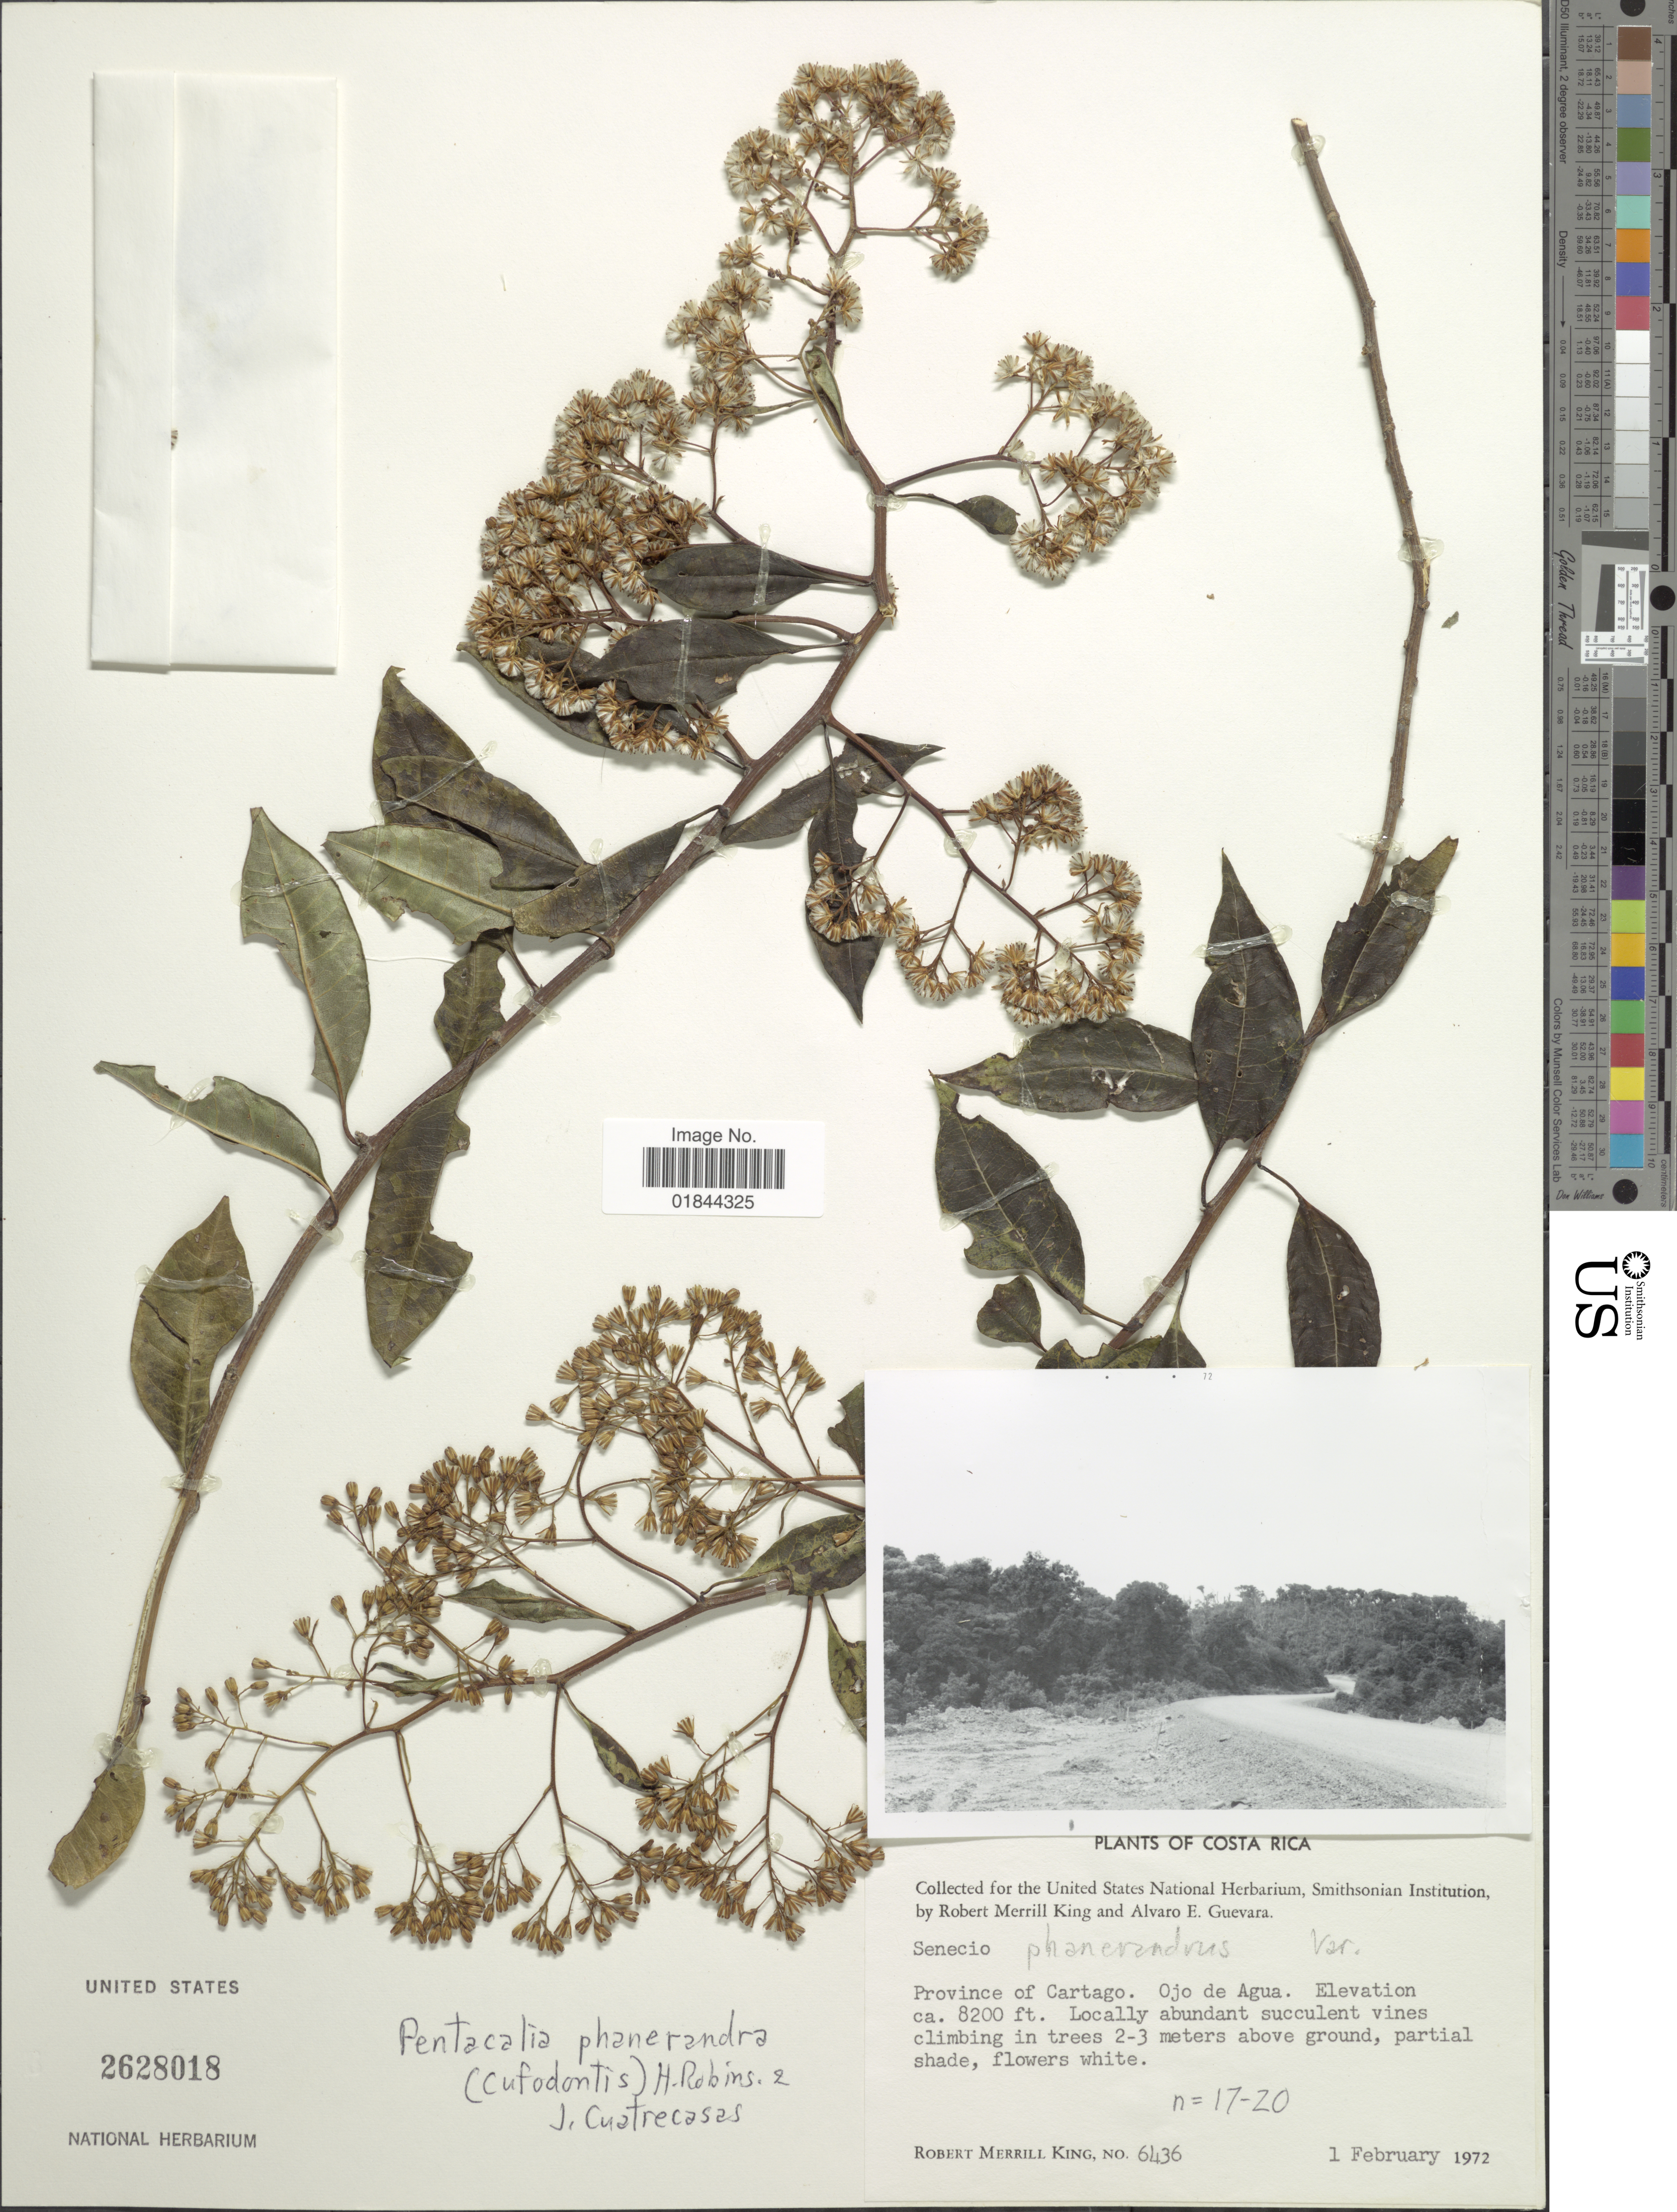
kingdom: Plantae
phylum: Tracheophyta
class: Magnoliopsida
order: Asterales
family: Asteraceae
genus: Pentacalia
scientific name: Pentacalia phanerandra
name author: (Cufod.) H. Rob. & Cuatrec.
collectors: R. M. King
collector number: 6436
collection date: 1972-02-01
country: Costa Rica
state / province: Cartago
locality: Ojo de Agua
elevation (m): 2499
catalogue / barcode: US 2628018